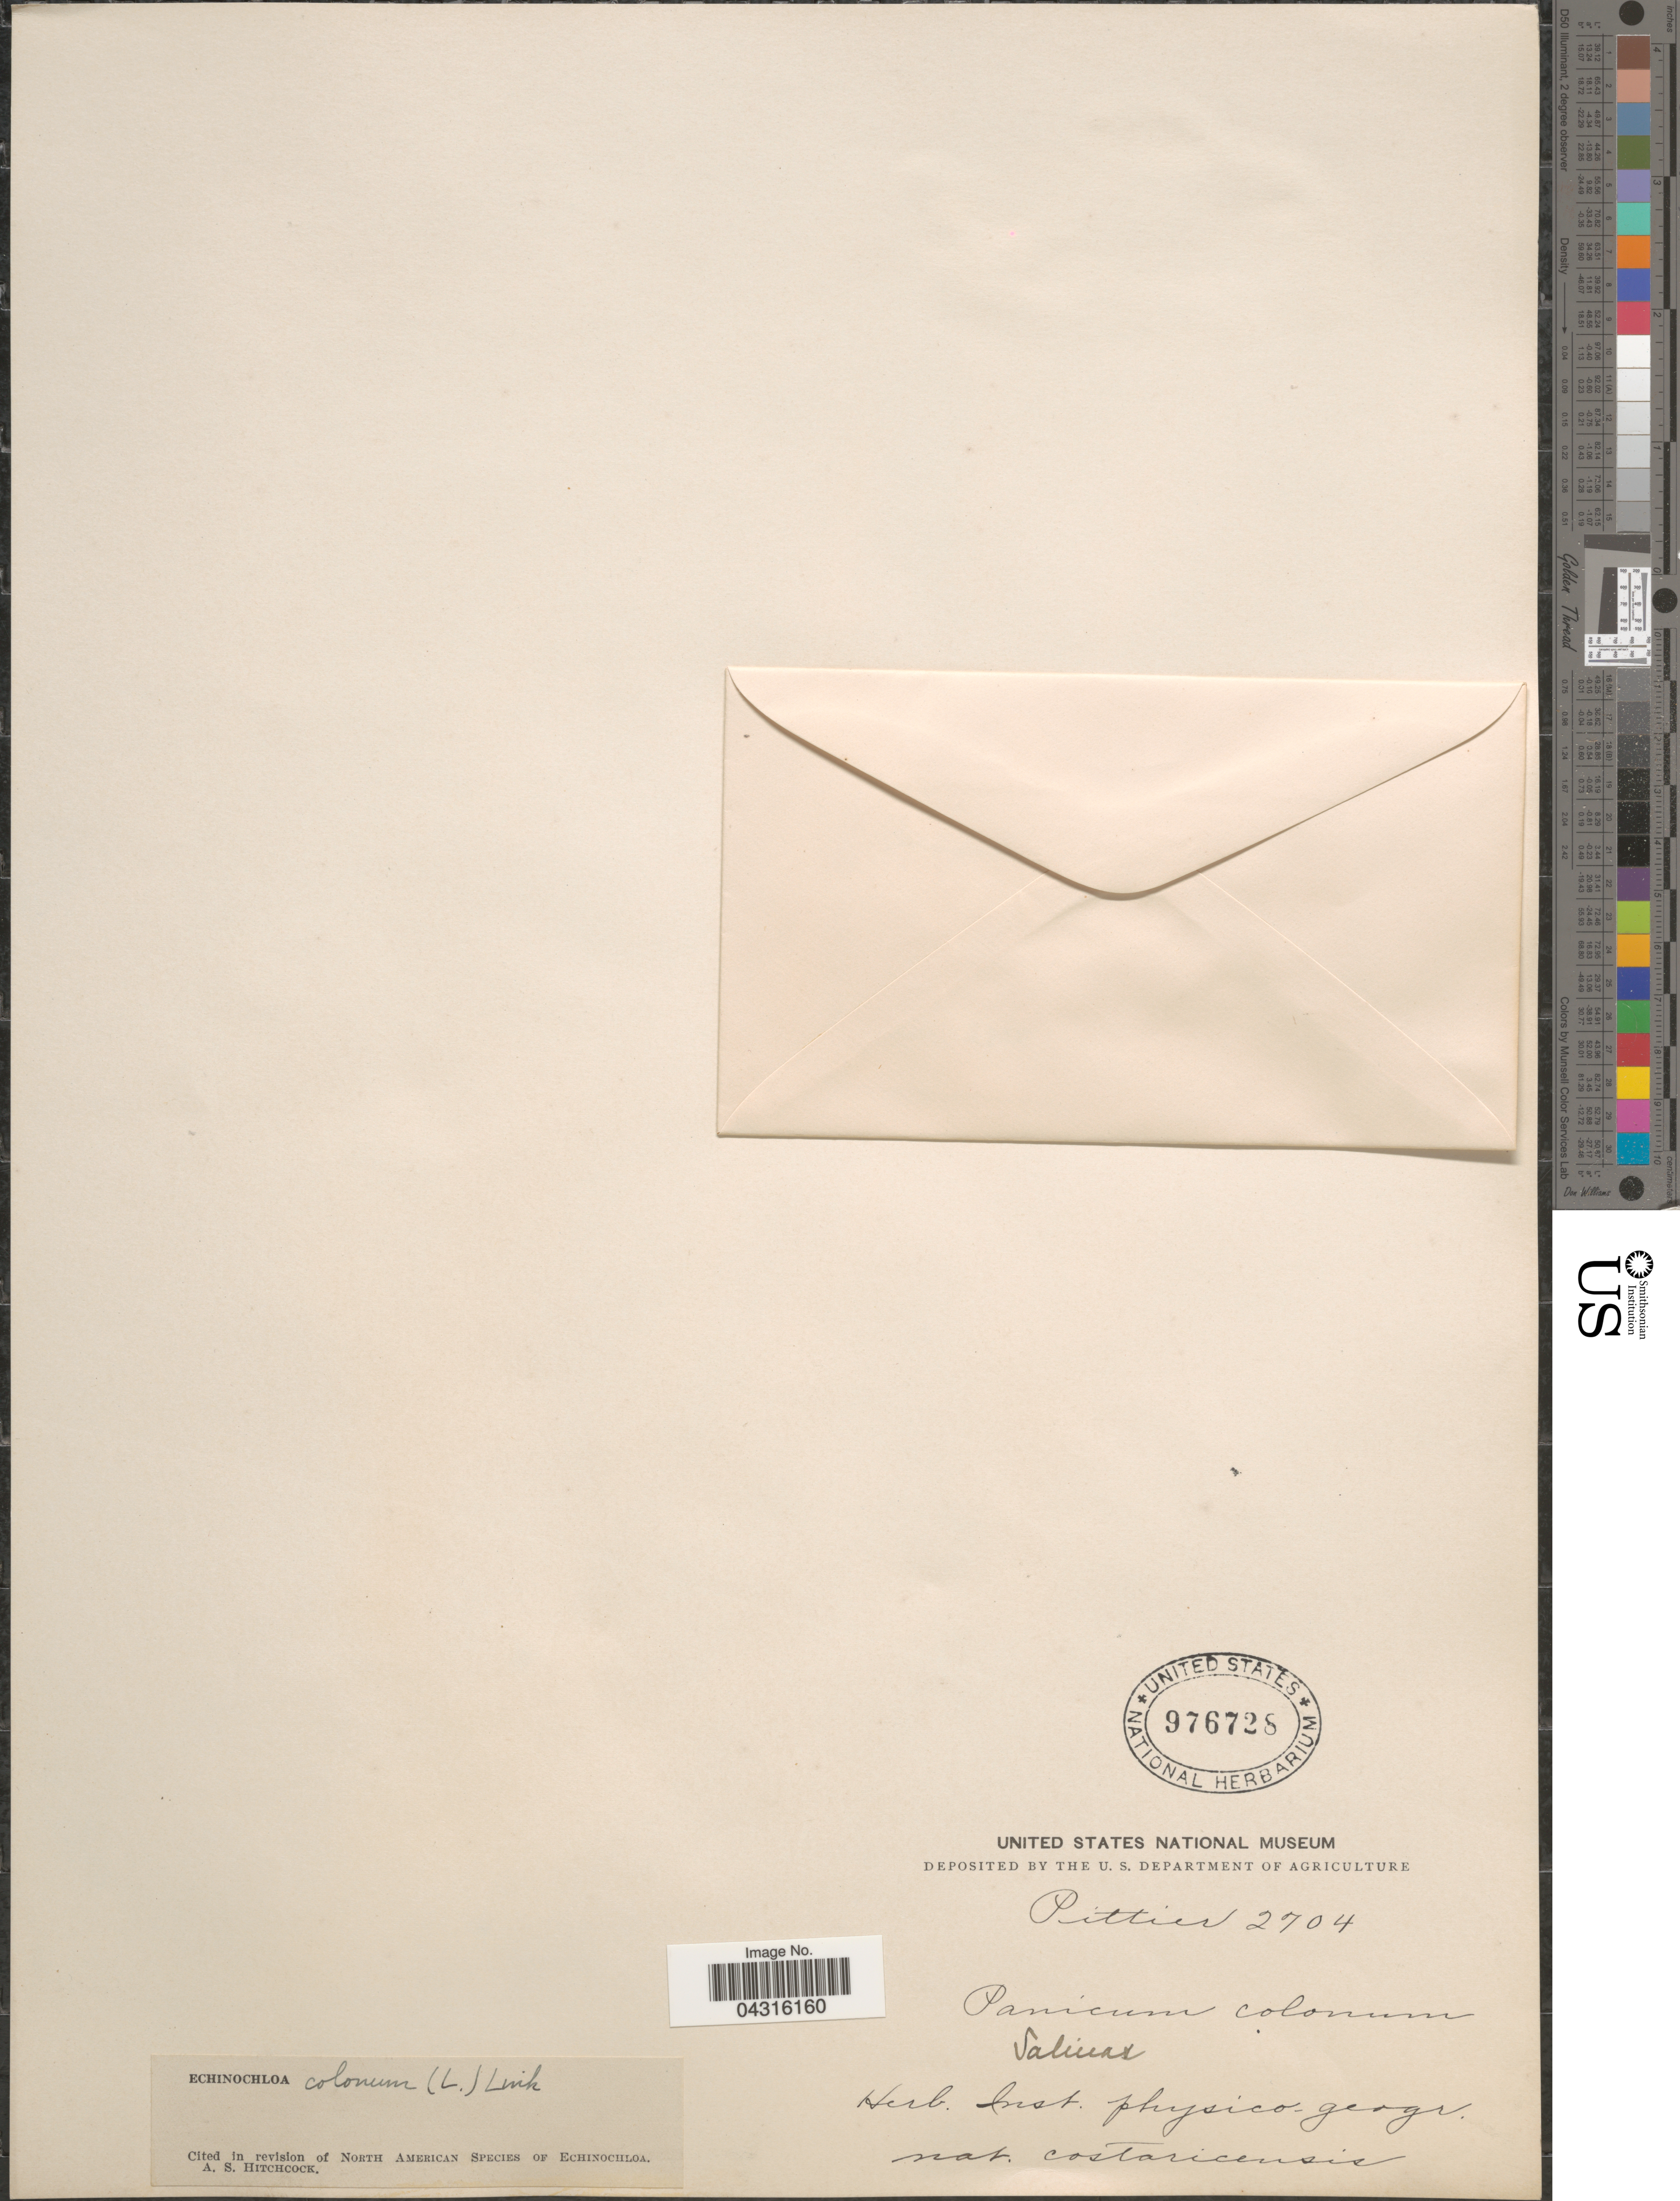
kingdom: Plantae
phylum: Tracheophyta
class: Liliopsida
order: Poales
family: Poaceae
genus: Echinochloa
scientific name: Echinochloa colona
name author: (L.) Link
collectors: Pittier, --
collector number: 2704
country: Costa Rica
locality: Costaricensis.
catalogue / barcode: US 976728